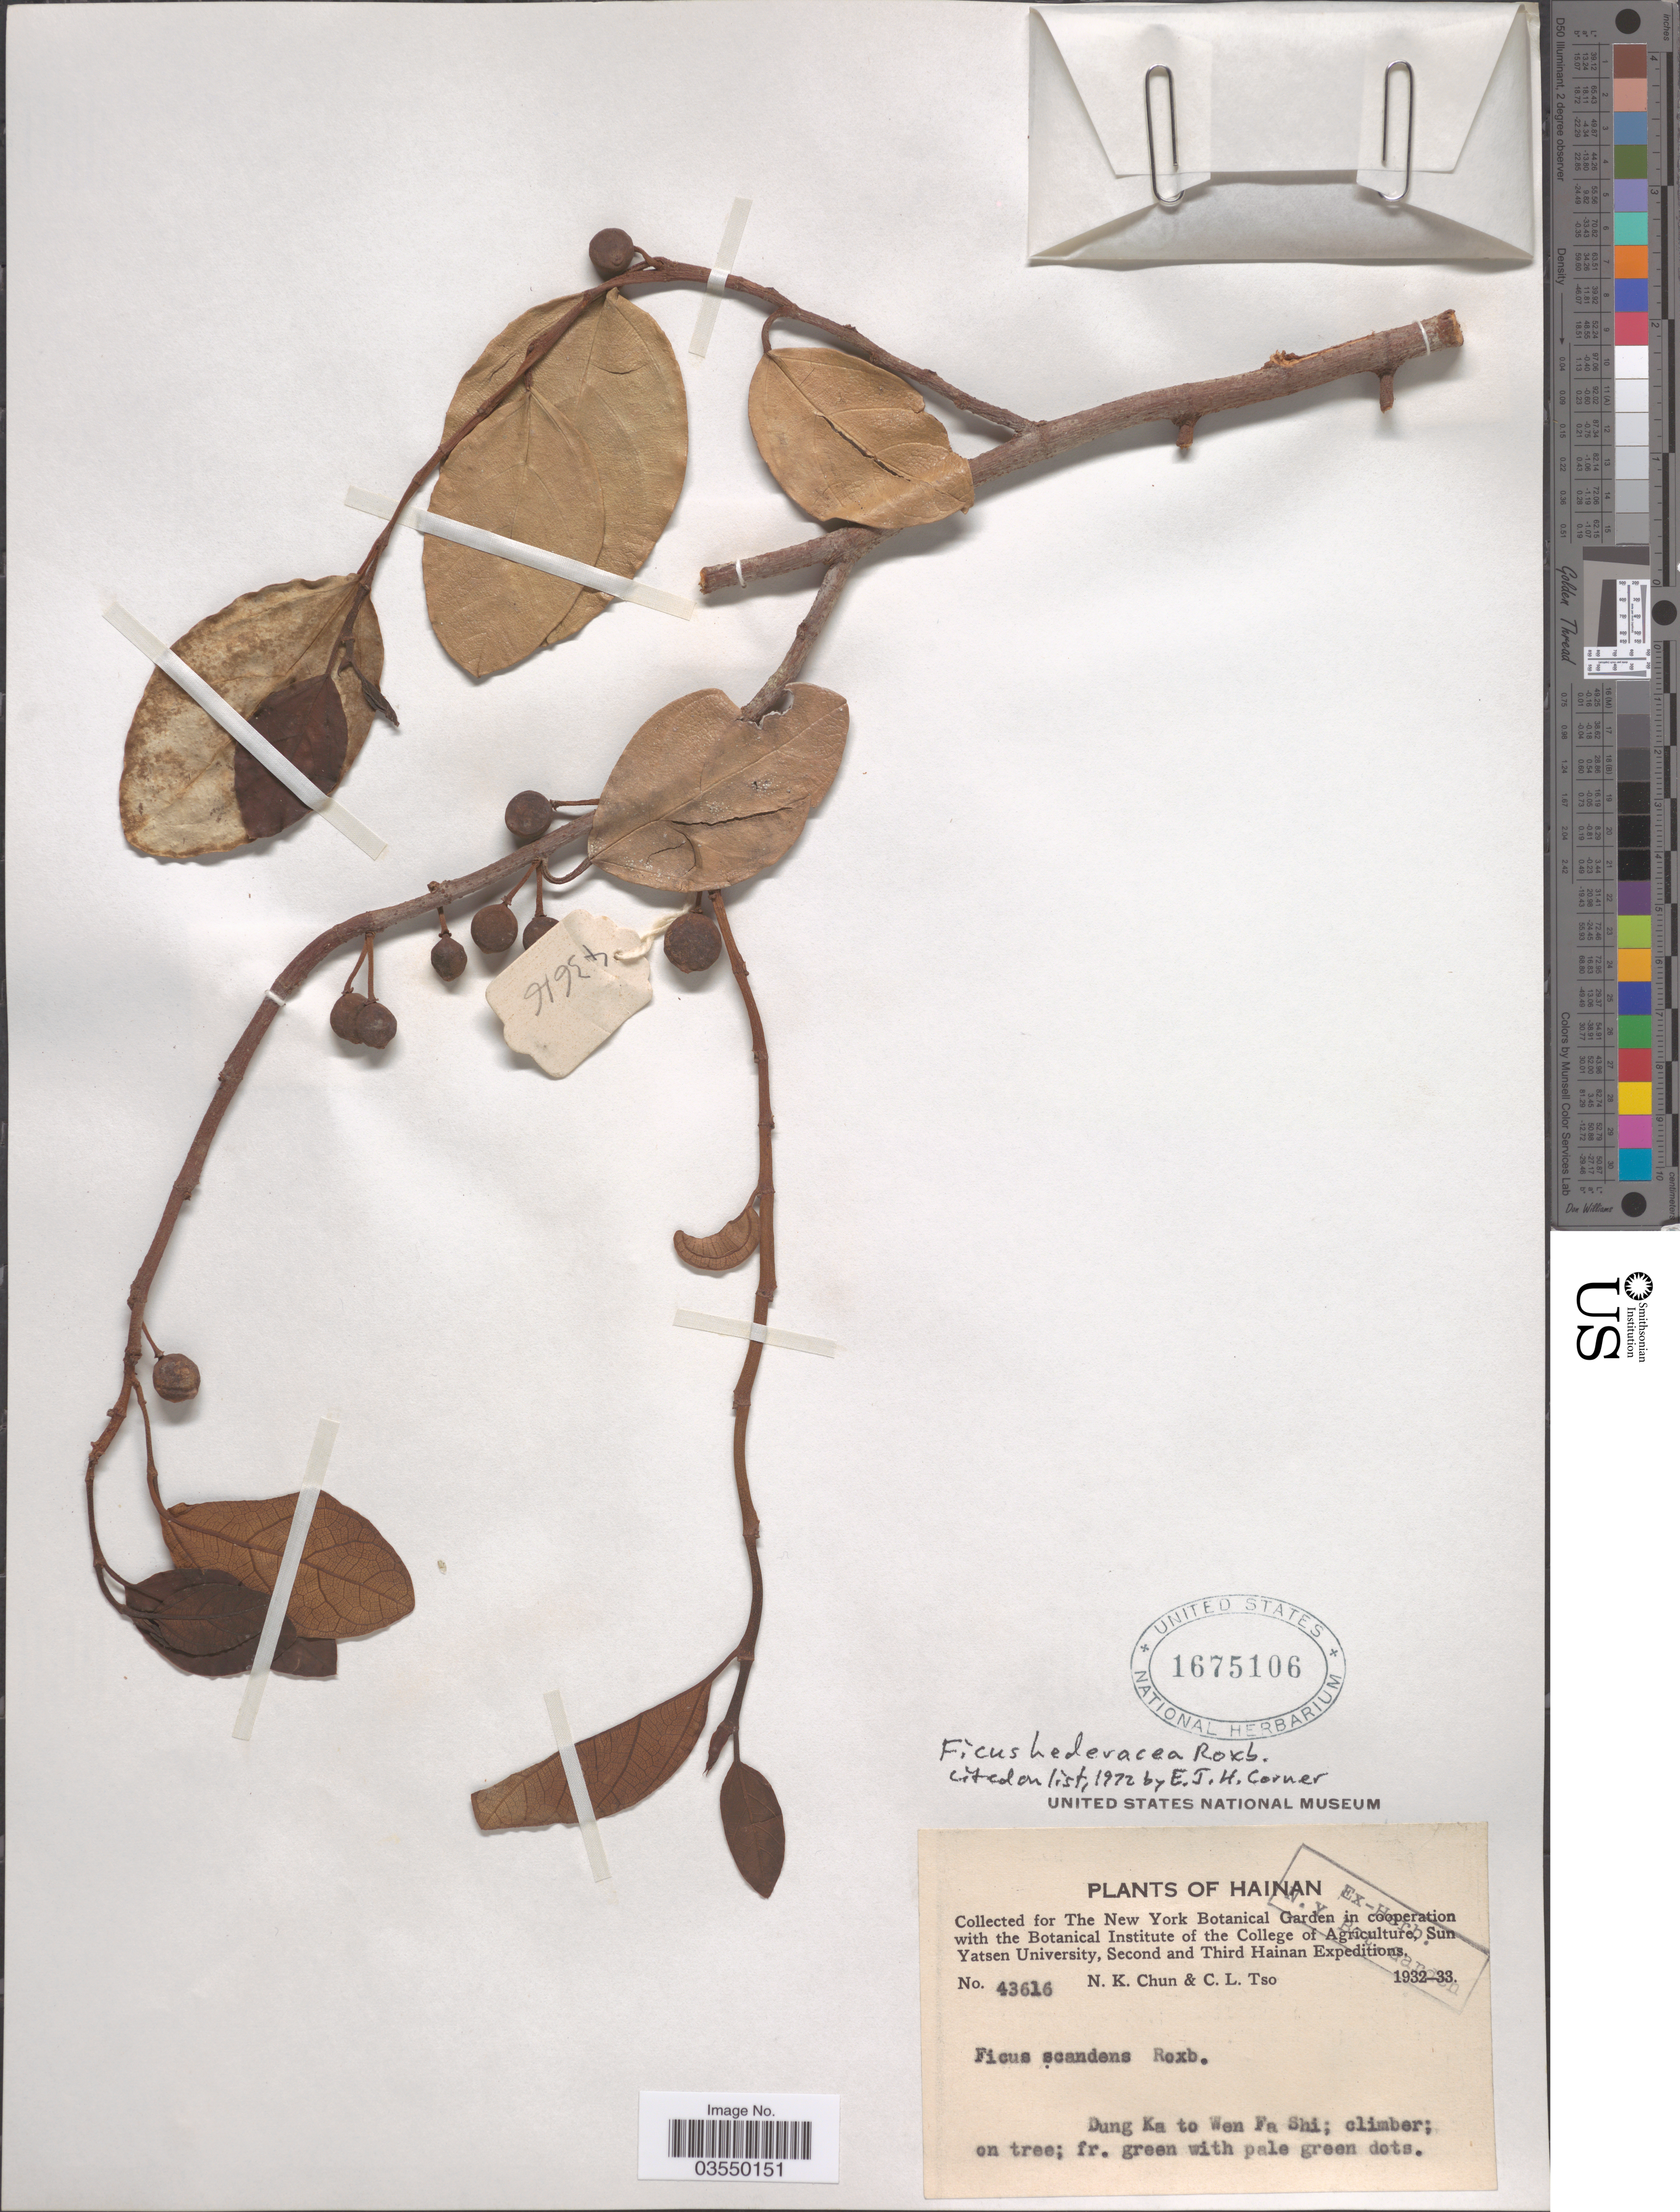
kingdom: Plantae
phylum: Tracheophyta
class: Magnoliopsida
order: Rosales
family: Moraceae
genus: Ficus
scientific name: Ficus hederacea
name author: Roxb.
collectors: N. K. Chun & C. Tso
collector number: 43616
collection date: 1932/1933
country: China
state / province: Hainan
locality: Dung Ka to Wen Fa Shi.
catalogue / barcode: US 1675106